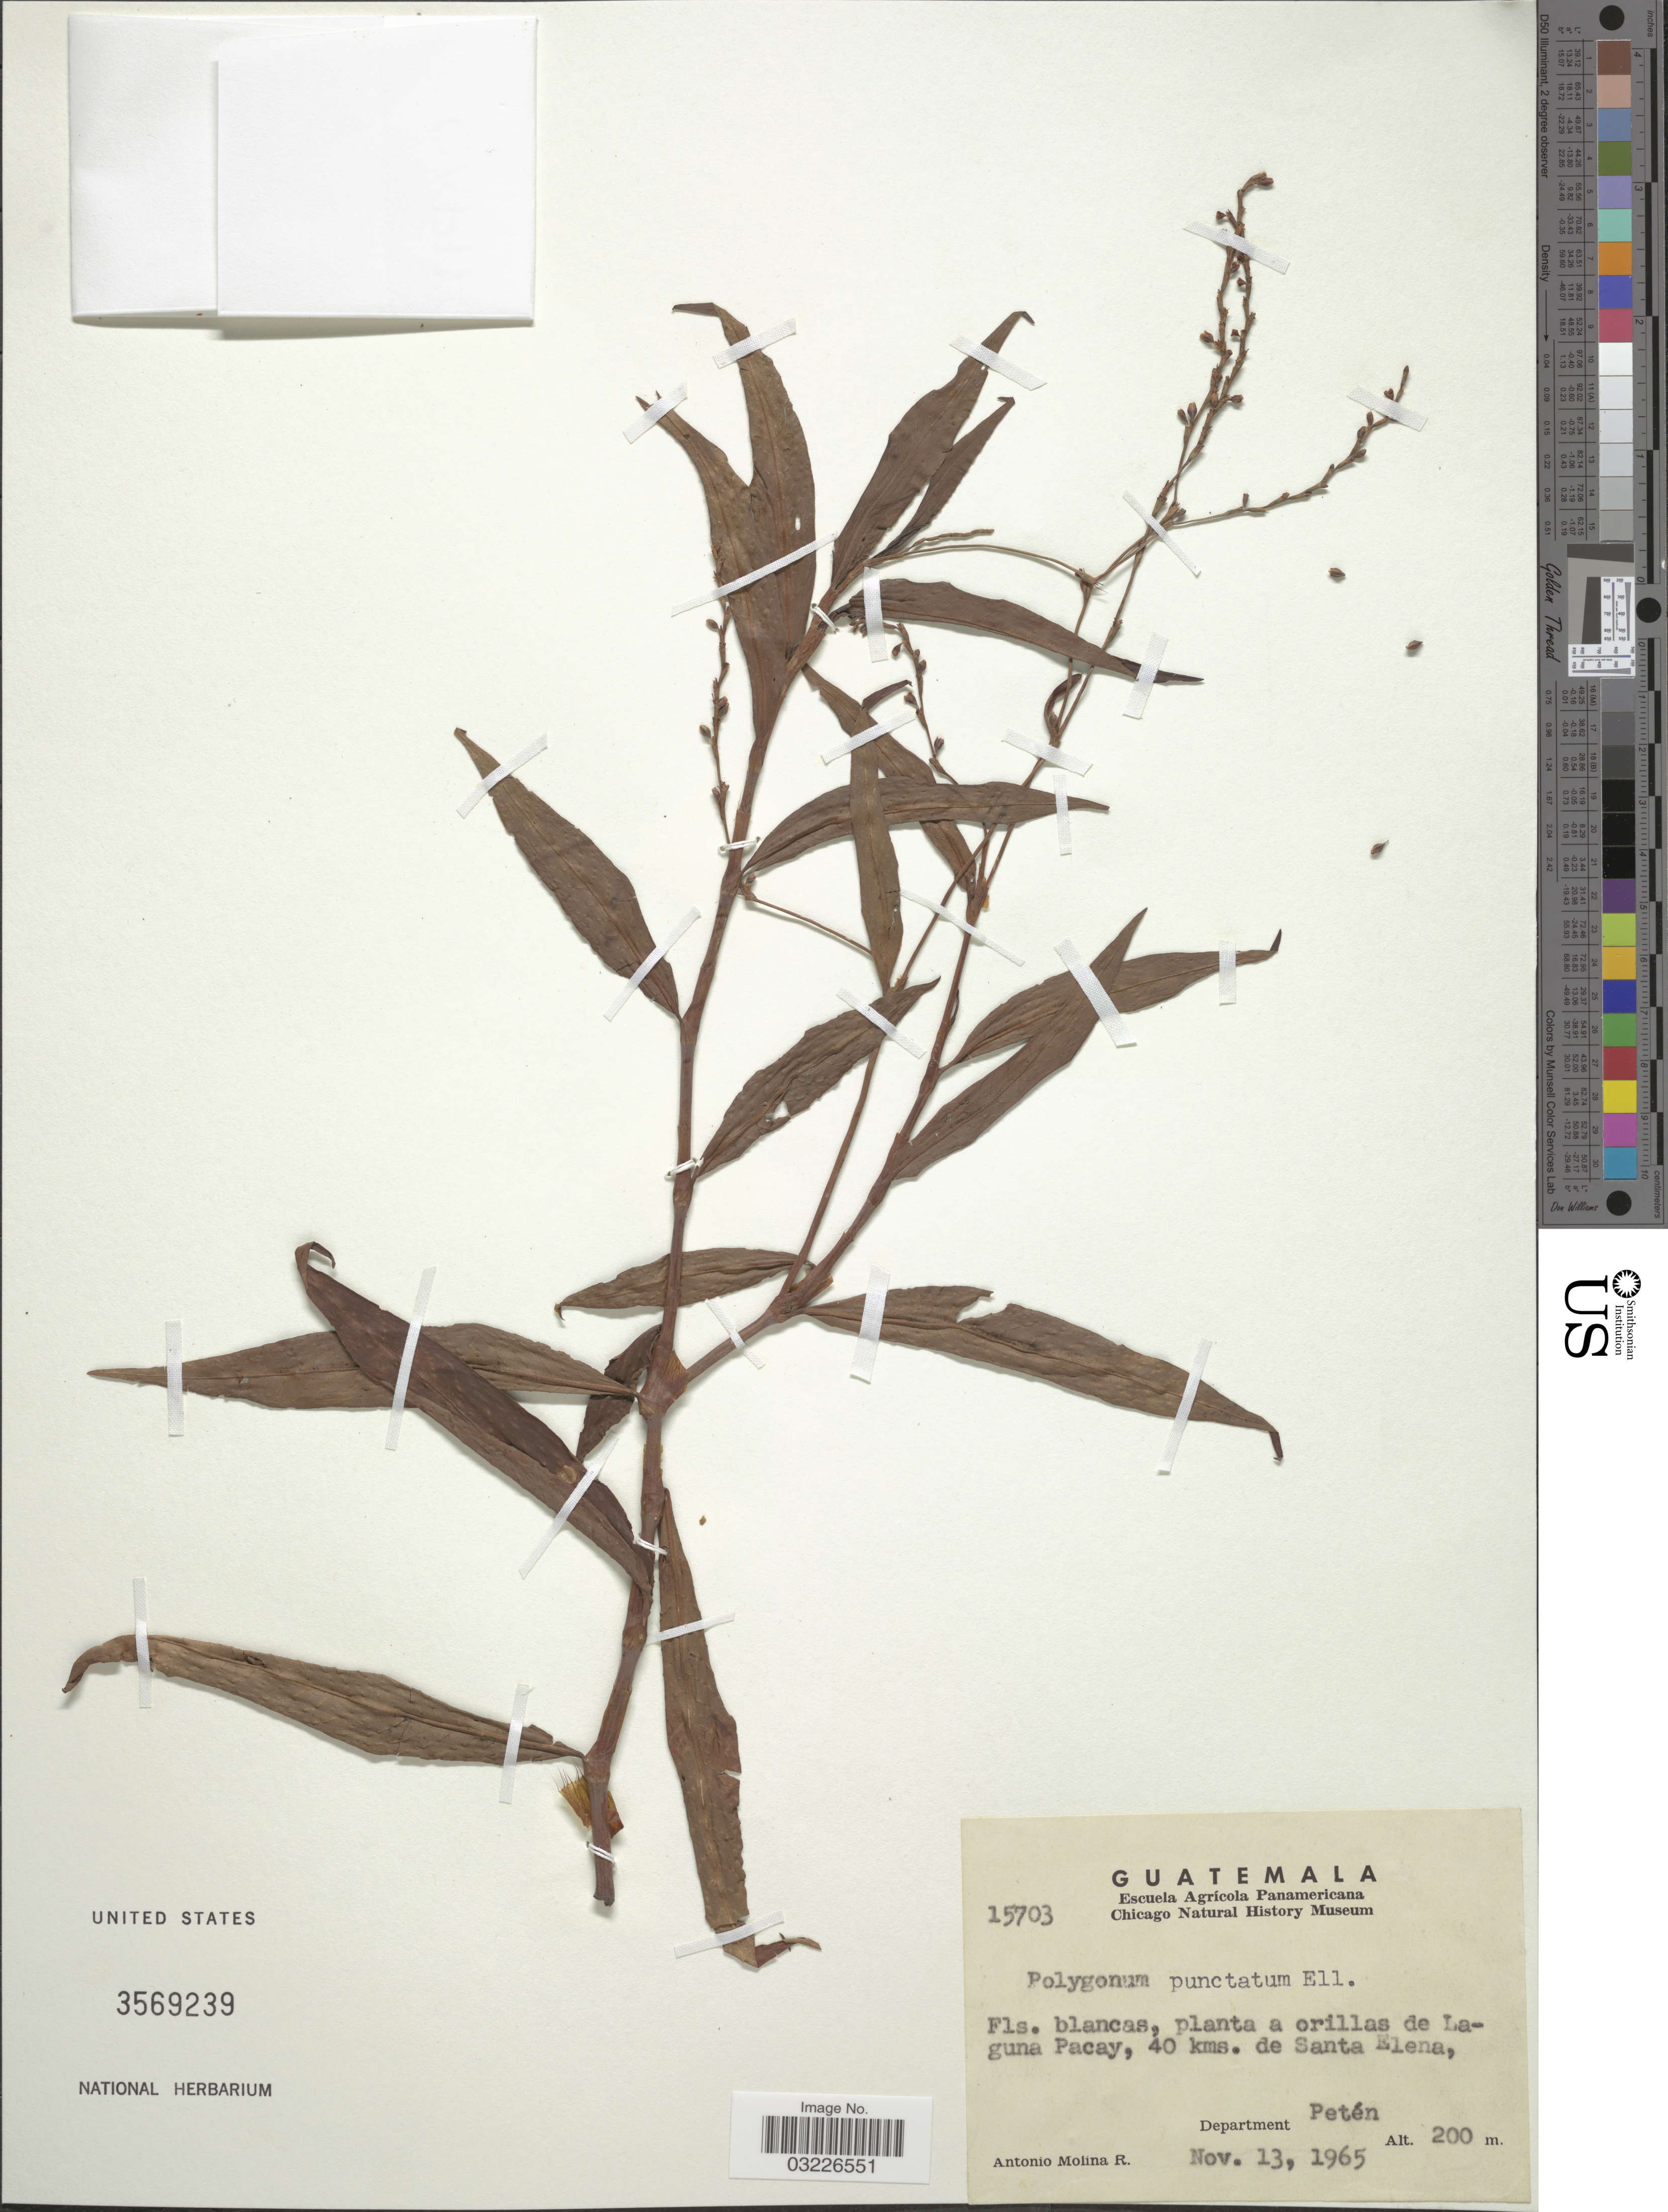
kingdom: Plantae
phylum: Tracheophyta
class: Magnoliopsida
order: Caryophyllales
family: Polygonaceae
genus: Persicaria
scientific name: Persicaria punctata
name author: (Elliott) Small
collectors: A. Molina R.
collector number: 15703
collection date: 1965-11-13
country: Guatemala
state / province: El Petén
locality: Orillas de Laguna Pacay, 40 kms. de Santa Elena, Department Petén.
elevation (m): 200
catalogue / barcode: US 3569239